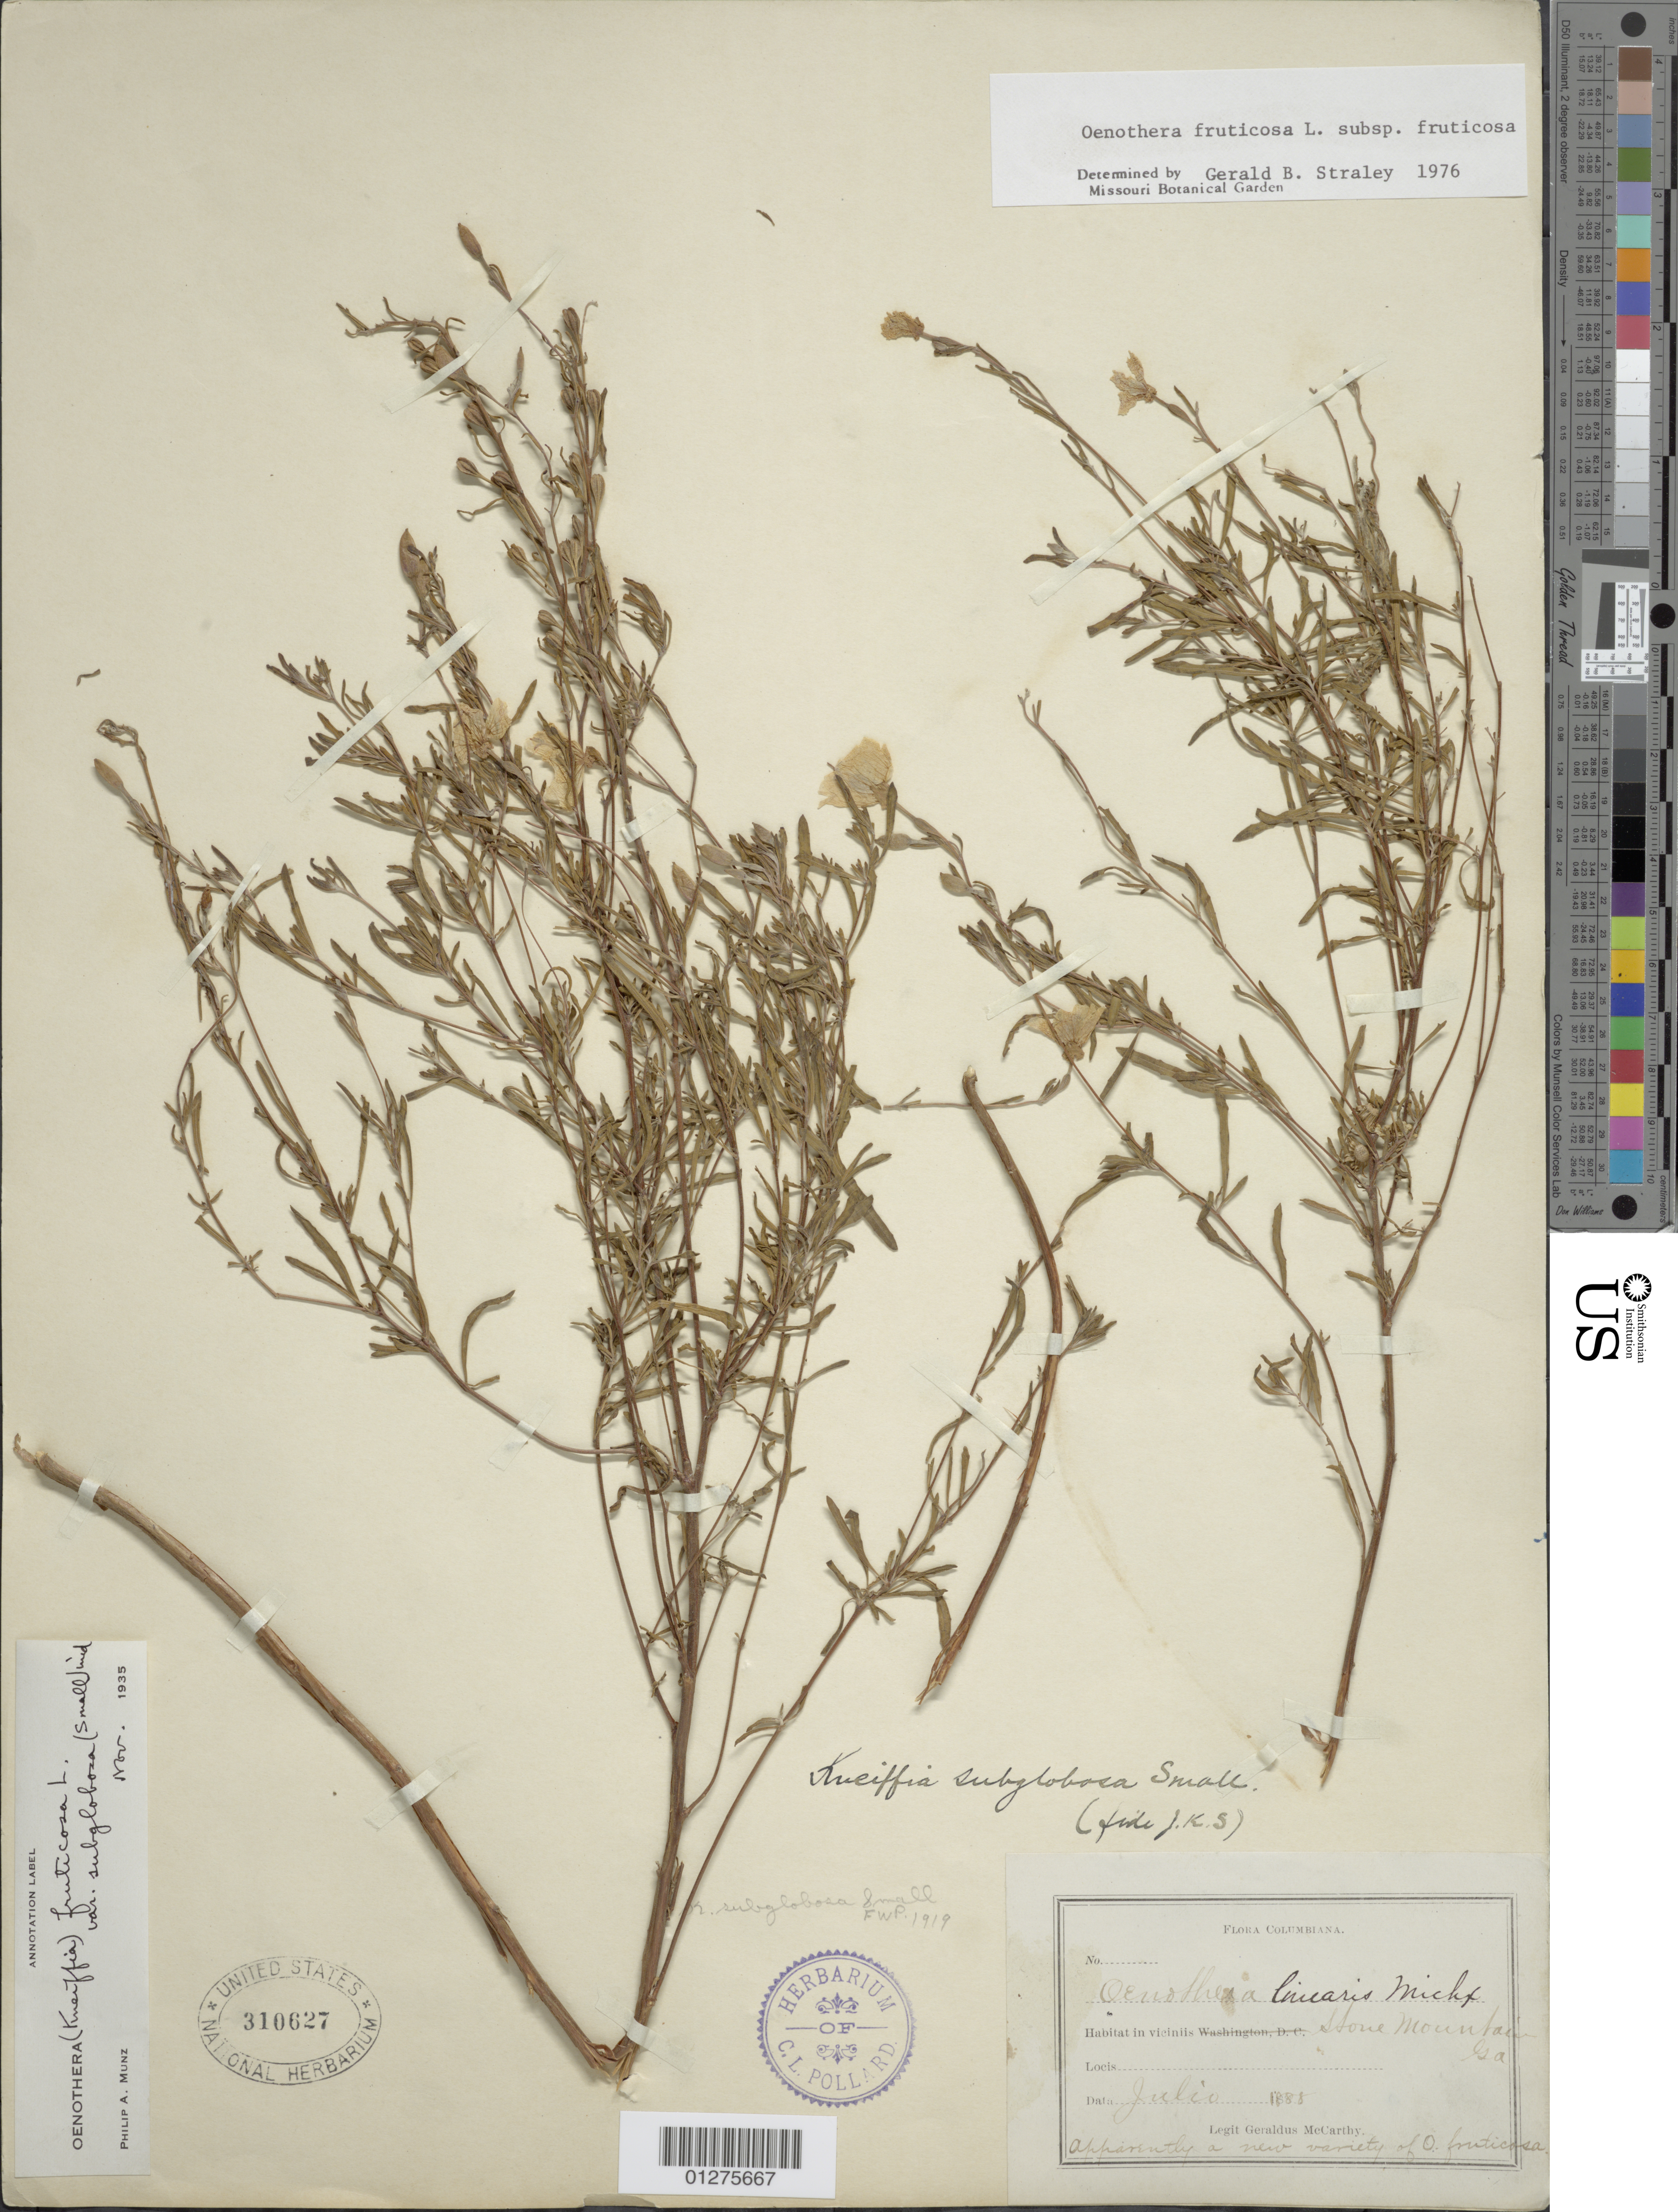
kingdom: Plantae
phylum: Tracheophyta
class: Magnoliopsida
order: Myrtales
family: Onagraceae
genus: Oenothera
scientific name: Oenothera fruticosa subsp. fruticosa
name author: L.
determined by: Straley, G. B.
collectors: G. M. McCarthy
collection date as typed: Jul 1888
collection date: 1888-07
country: United States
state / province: Georgia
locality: Stone Mountain.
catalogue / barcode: US 310627